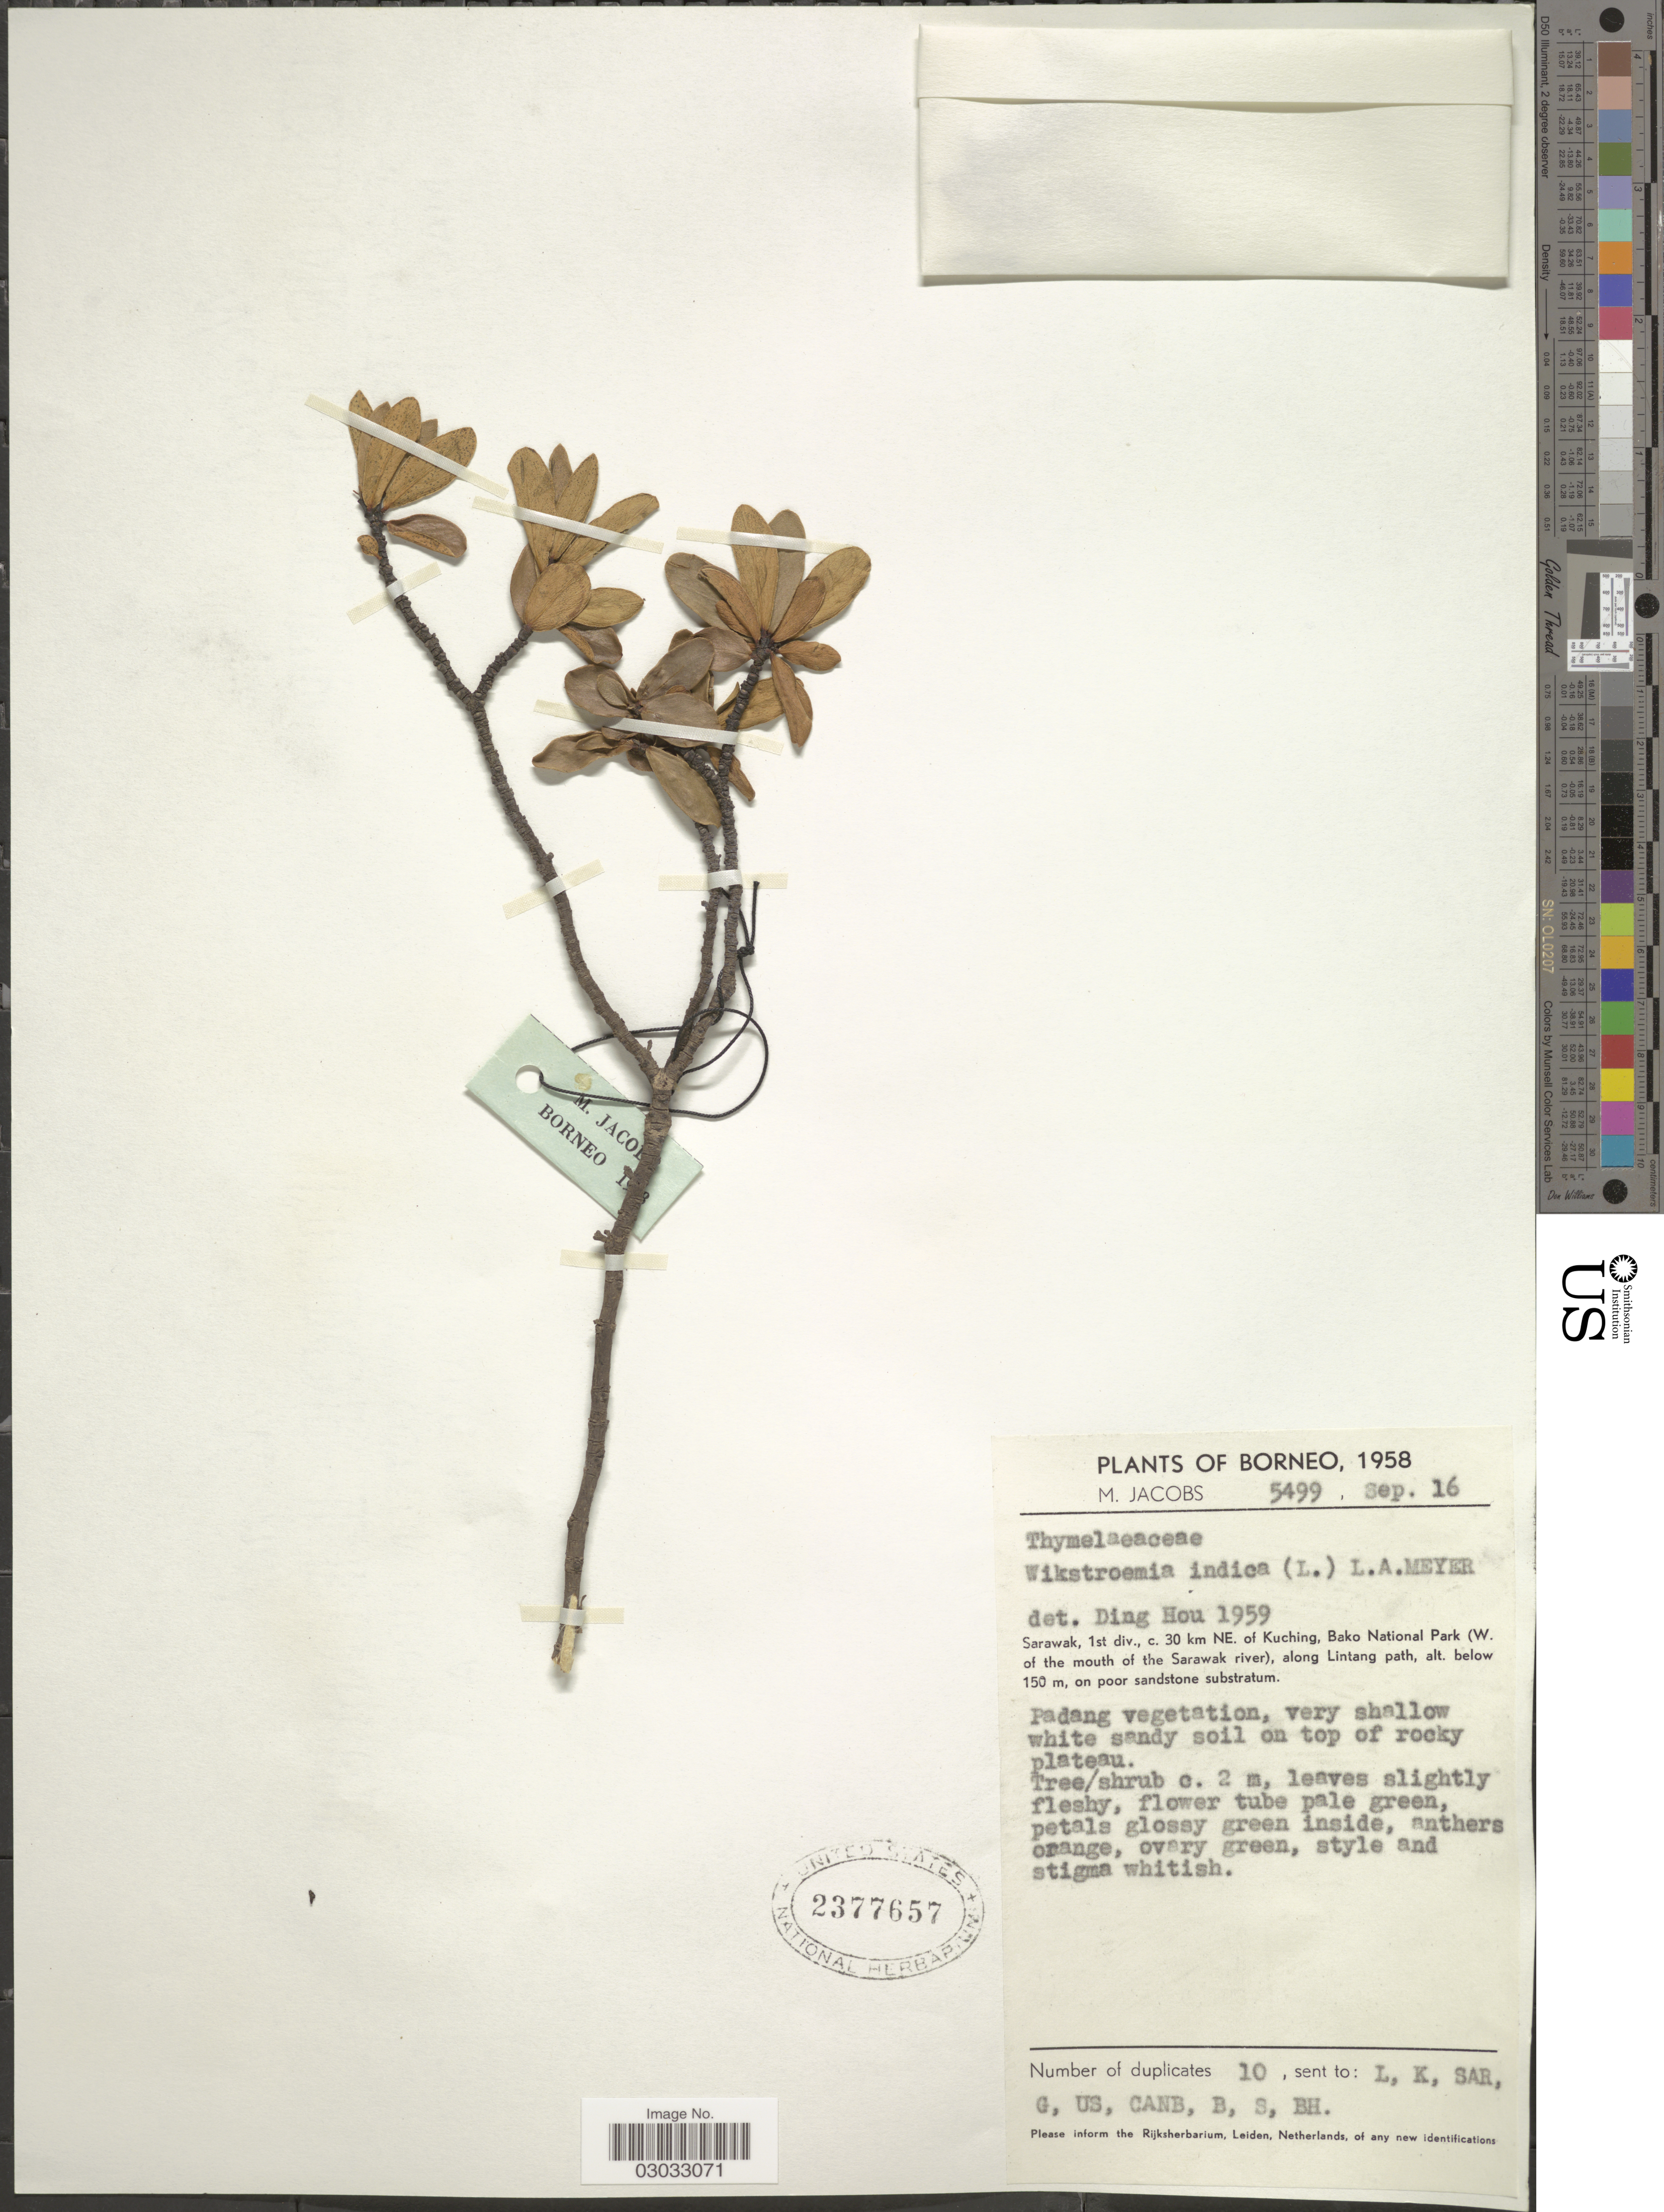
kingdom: Plantae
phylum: Tracheophyta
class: Magnoliopsida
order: Malvales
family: Thymelaeaceae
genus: Wikstroemia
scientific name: Wikstroemia indica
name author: (L.) C.A. Mey.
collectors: M. Jacobs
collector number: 5499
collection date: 1958-09-16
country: Malaysia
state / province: Sarawak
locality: Borneo, 1st div., c. 30 km NE. of Kuching, Bako National Park (W. of the mouth of the Sarawak river), along Lintang path.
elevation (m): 150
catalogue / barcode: US 2377657